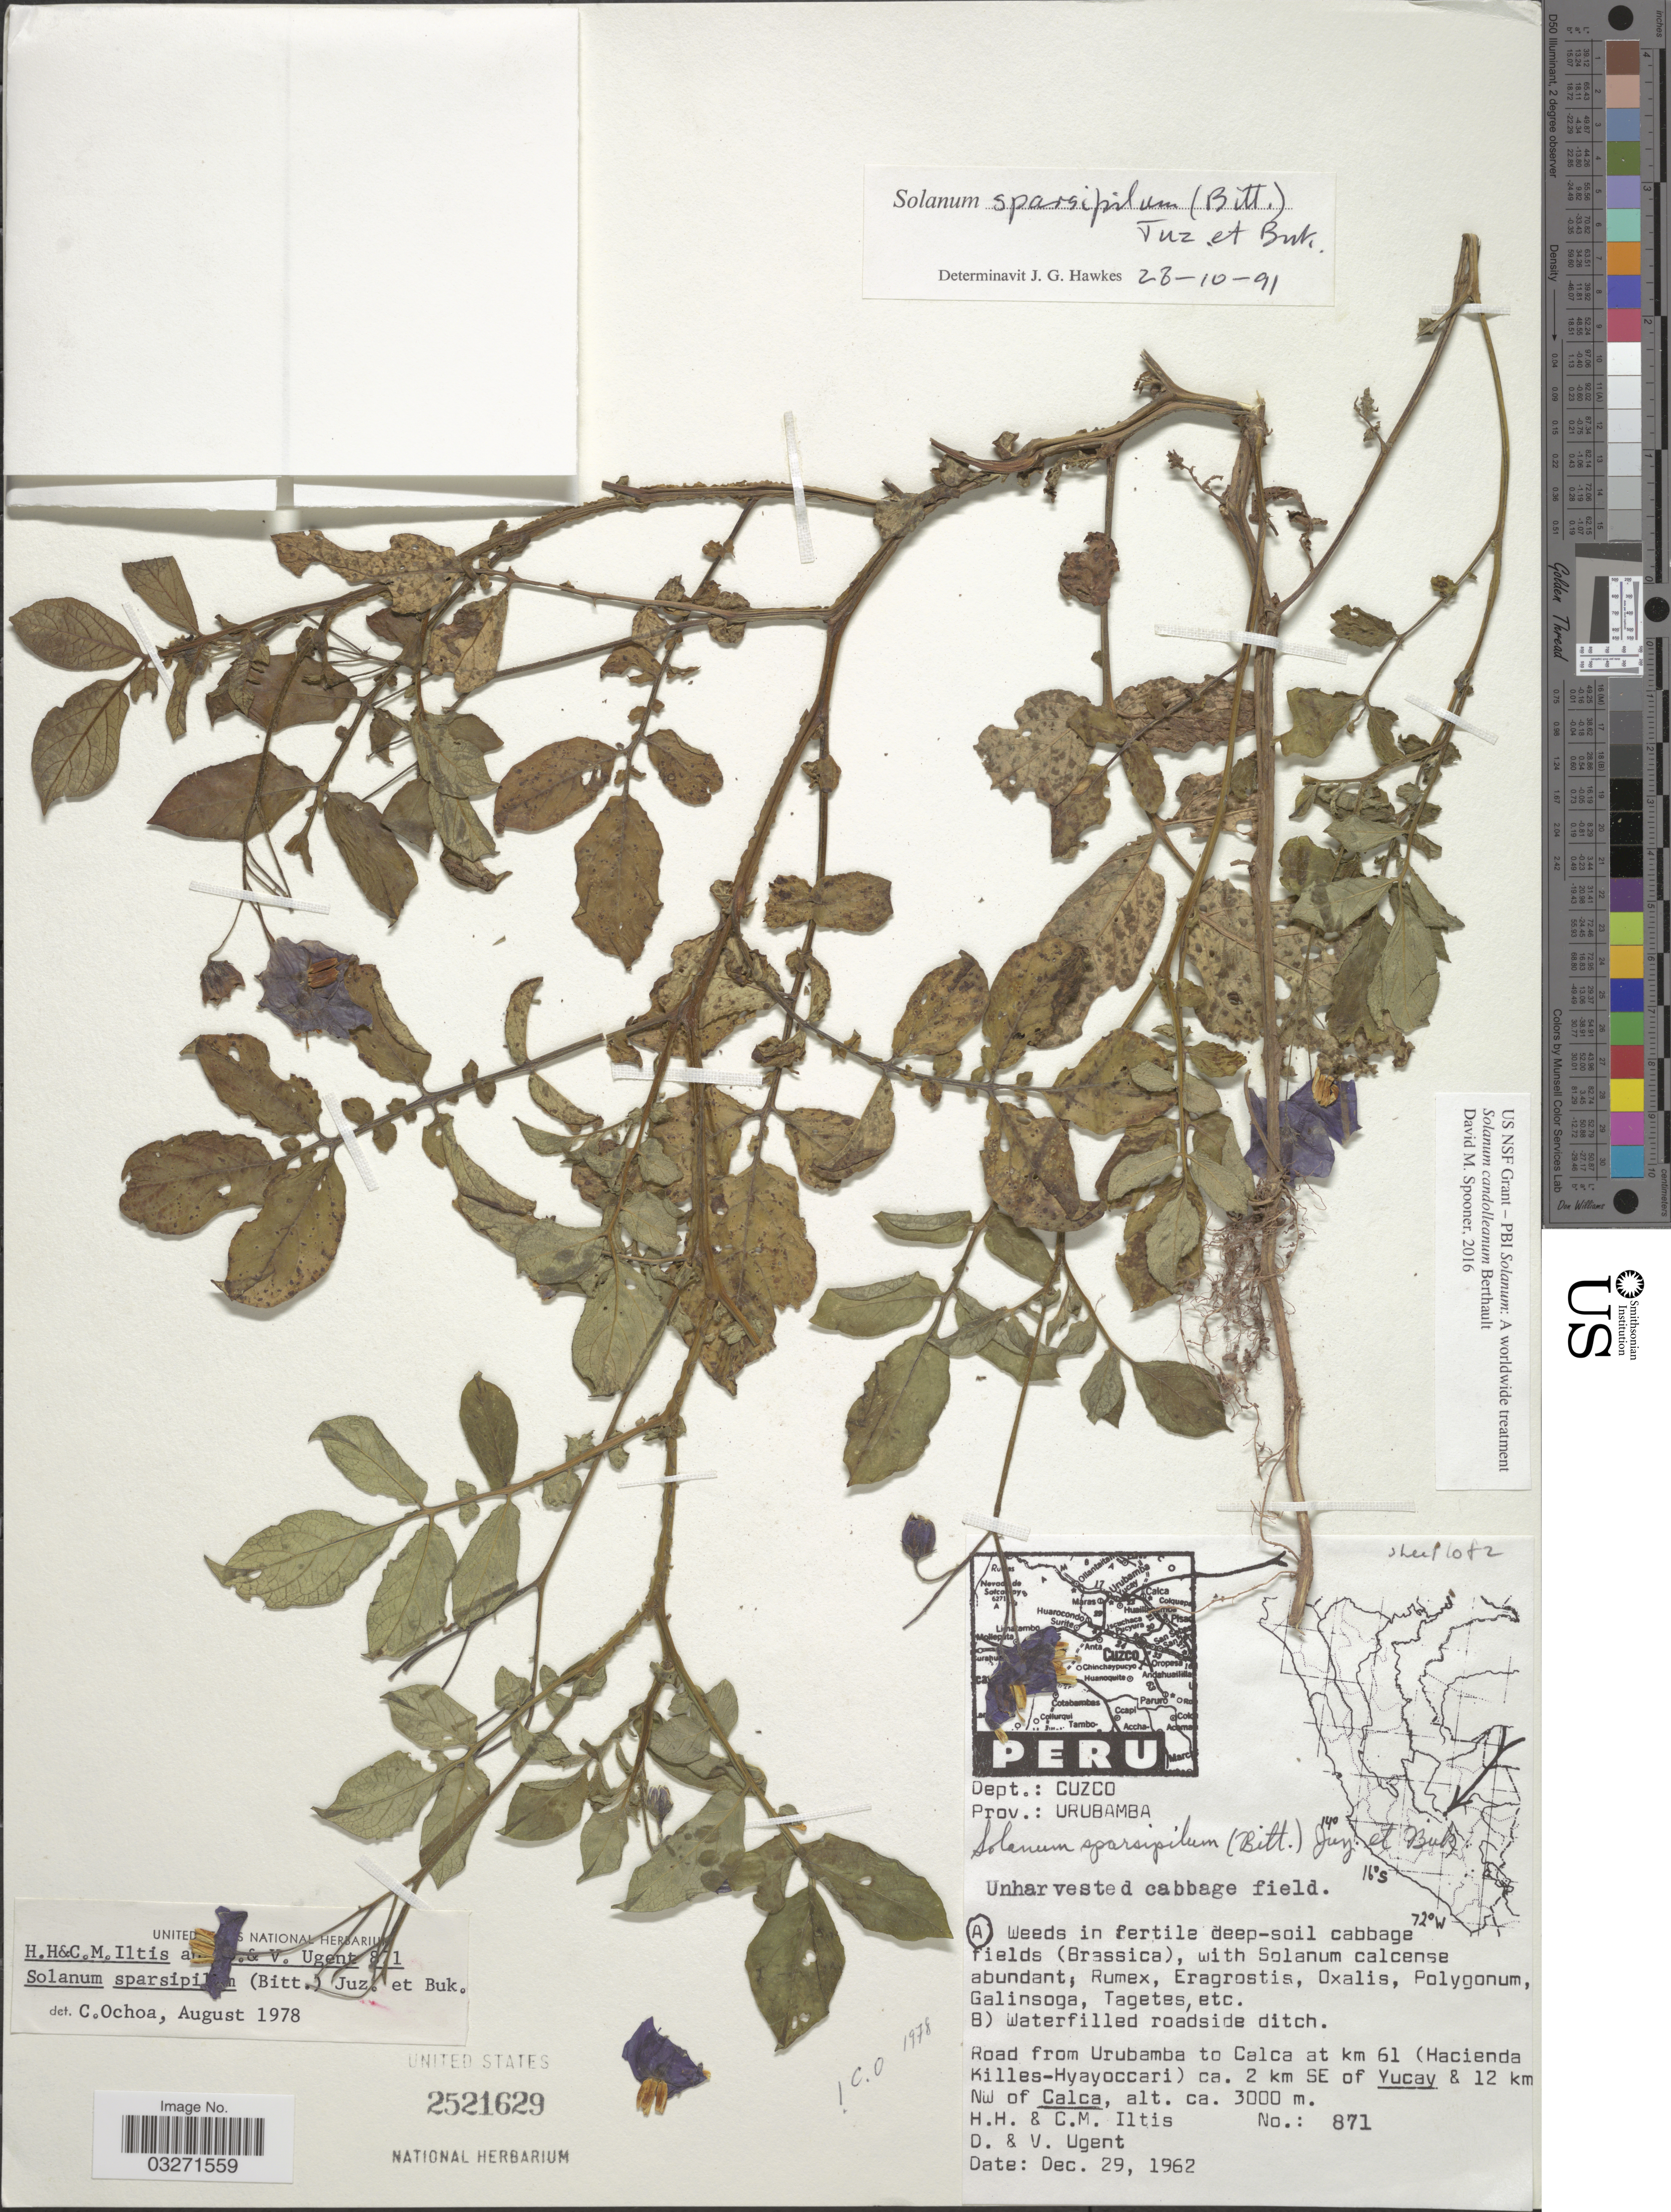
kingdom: Plantae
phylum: Tracheophyta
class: Magnoliopsida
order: Solanales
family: Solanaceae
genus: Solanum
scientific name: Solanum candolleanum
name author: Berthault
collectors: H. H. Iltis, C. M Iltis, D. Ugent & V. Ugent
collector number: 871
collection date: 1962-12-29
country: Peru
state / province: Cusco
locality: Dept.: Cuzco. Prov.: Urubamba. Unharvested cabbage field. Road from Urubamba to Calca at km 61 (Hacienda Killes-Hyayoccari) ca. 2 km SE of Yucay & 12 km NW of Calca.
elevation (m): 3000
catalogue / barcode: US 2521629